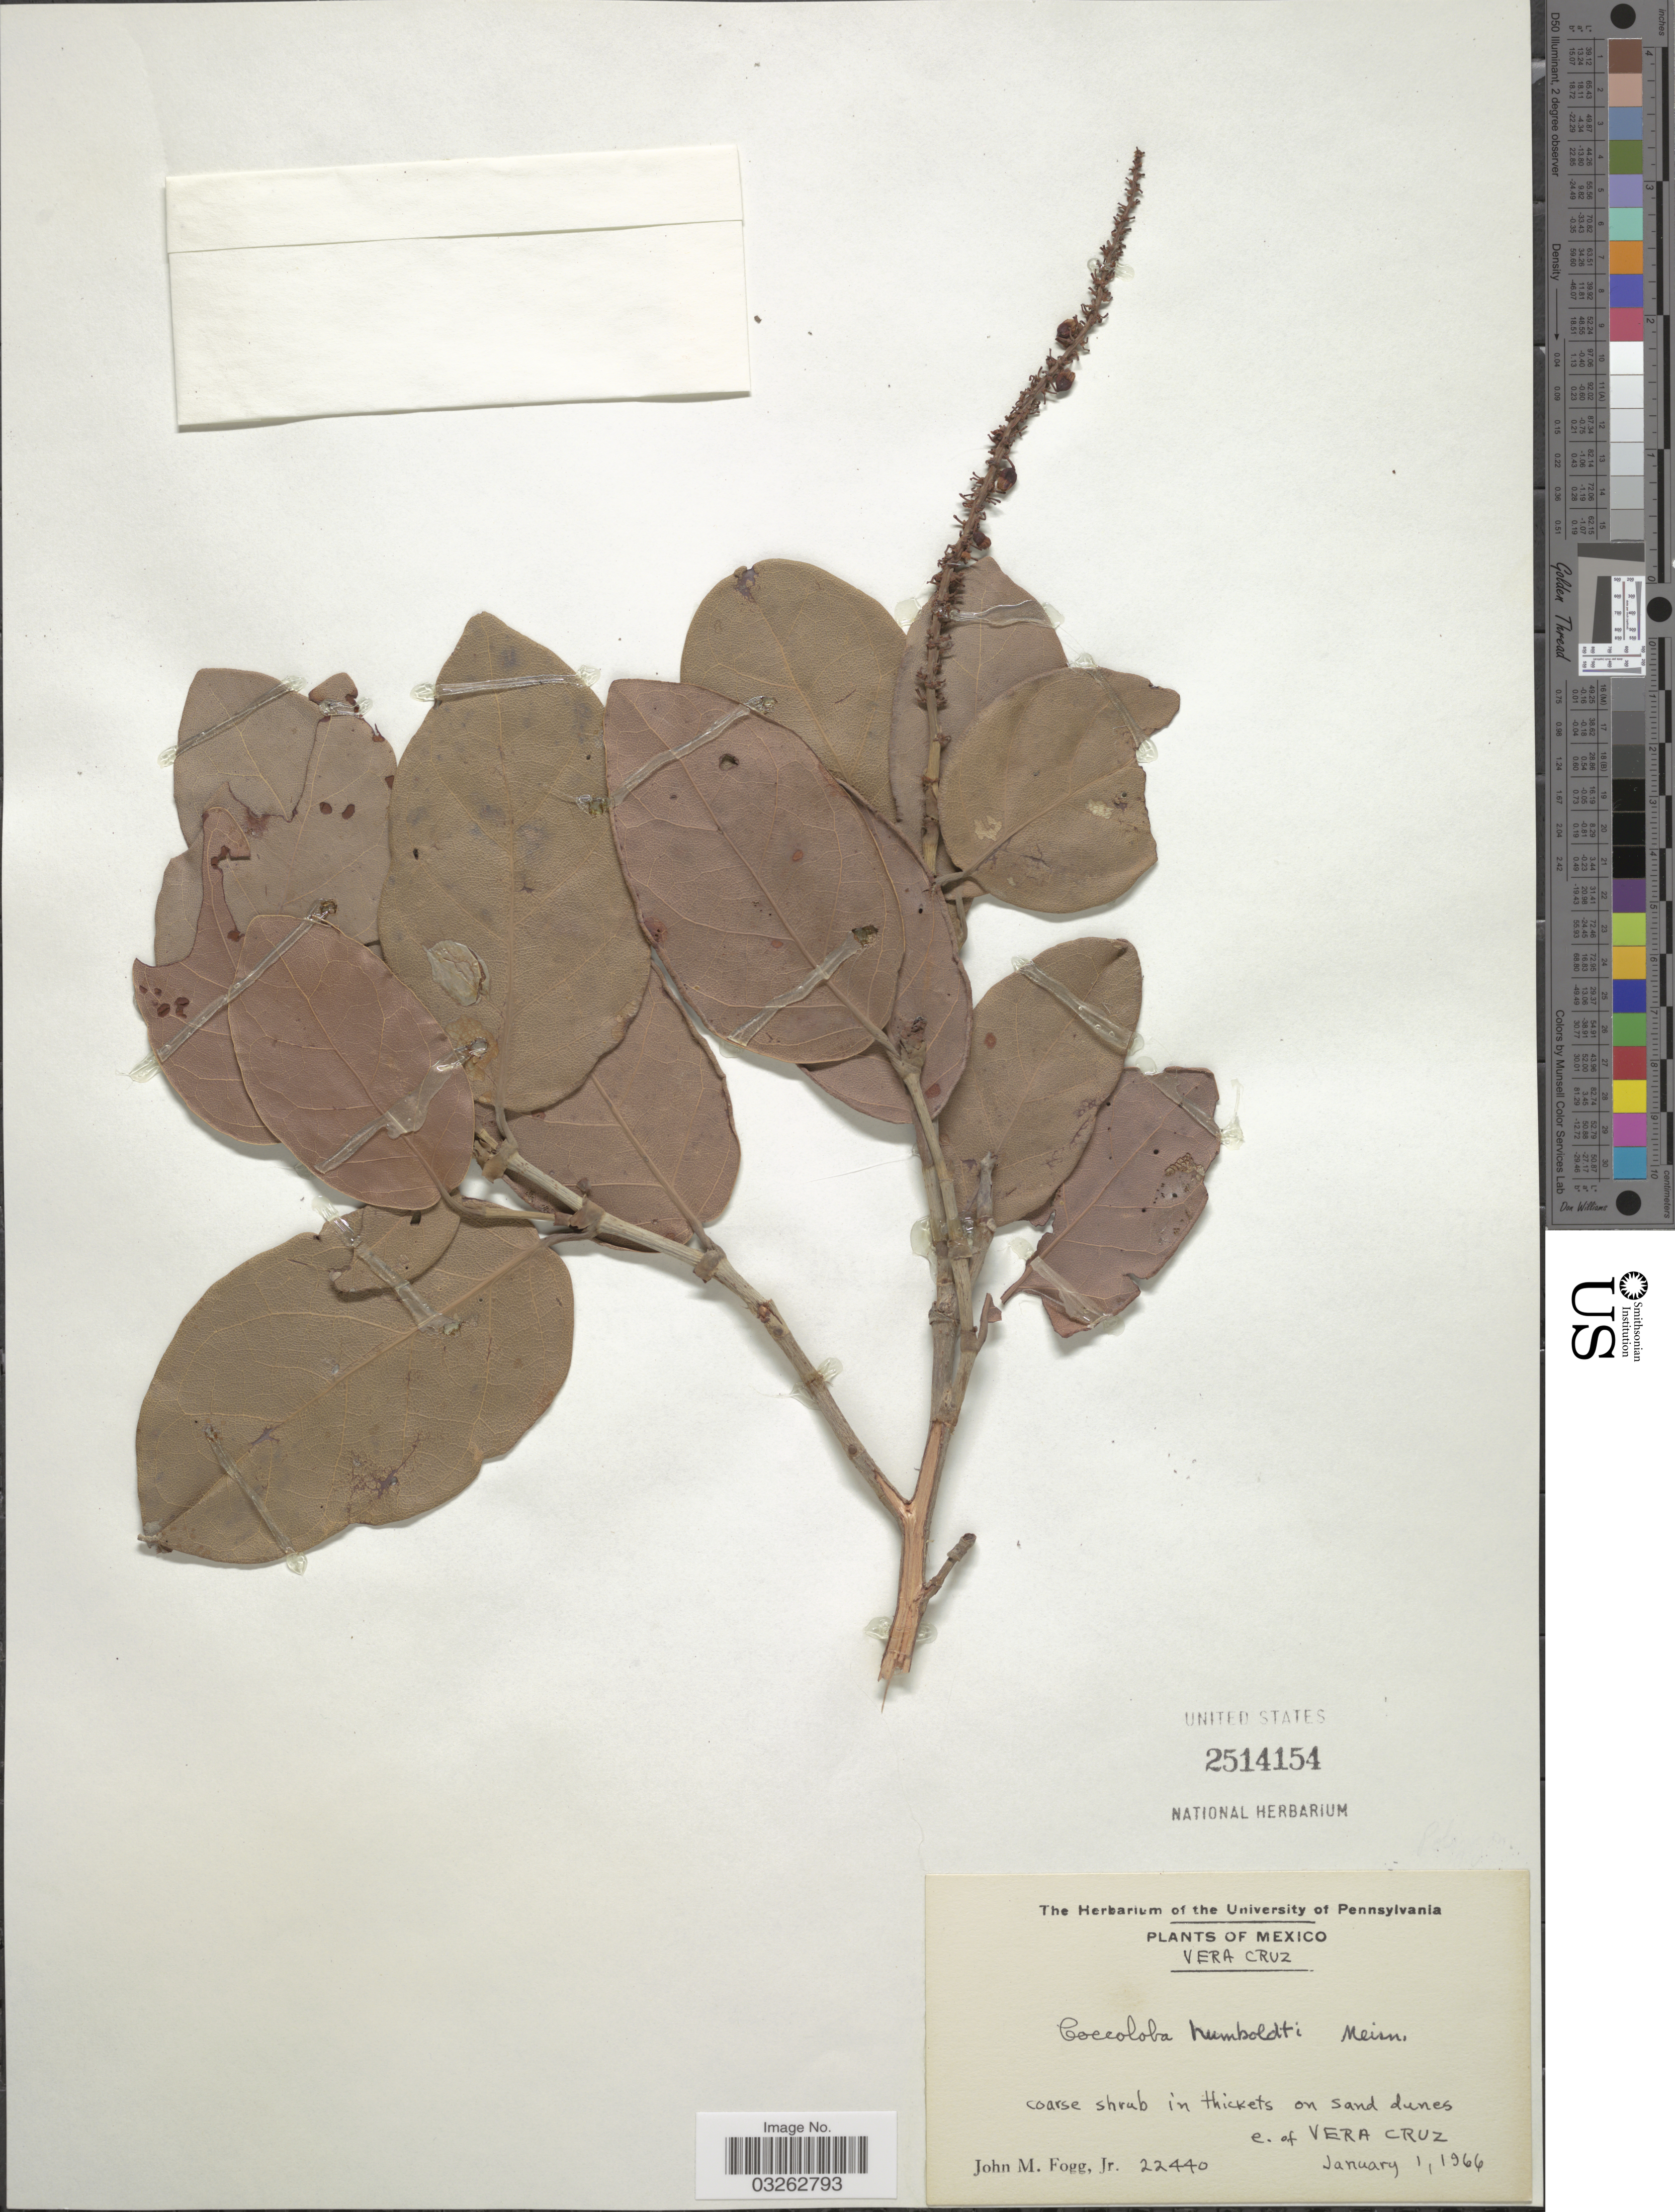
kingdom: Plantae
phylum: Tracheophyta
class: Magnoliopsida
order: Caryophyllales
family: Polygonaceae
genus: Coccoloba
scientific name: Coccoloba humboldtii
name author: Meisn.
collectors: J. Fogg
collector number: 22440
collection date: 1966-01-01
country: Mexico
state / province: Veracruz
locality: Vera Cruz. Coarse shrub in thickets on sand dunes, e. of Vera Cruz.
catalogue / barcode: US 2514154